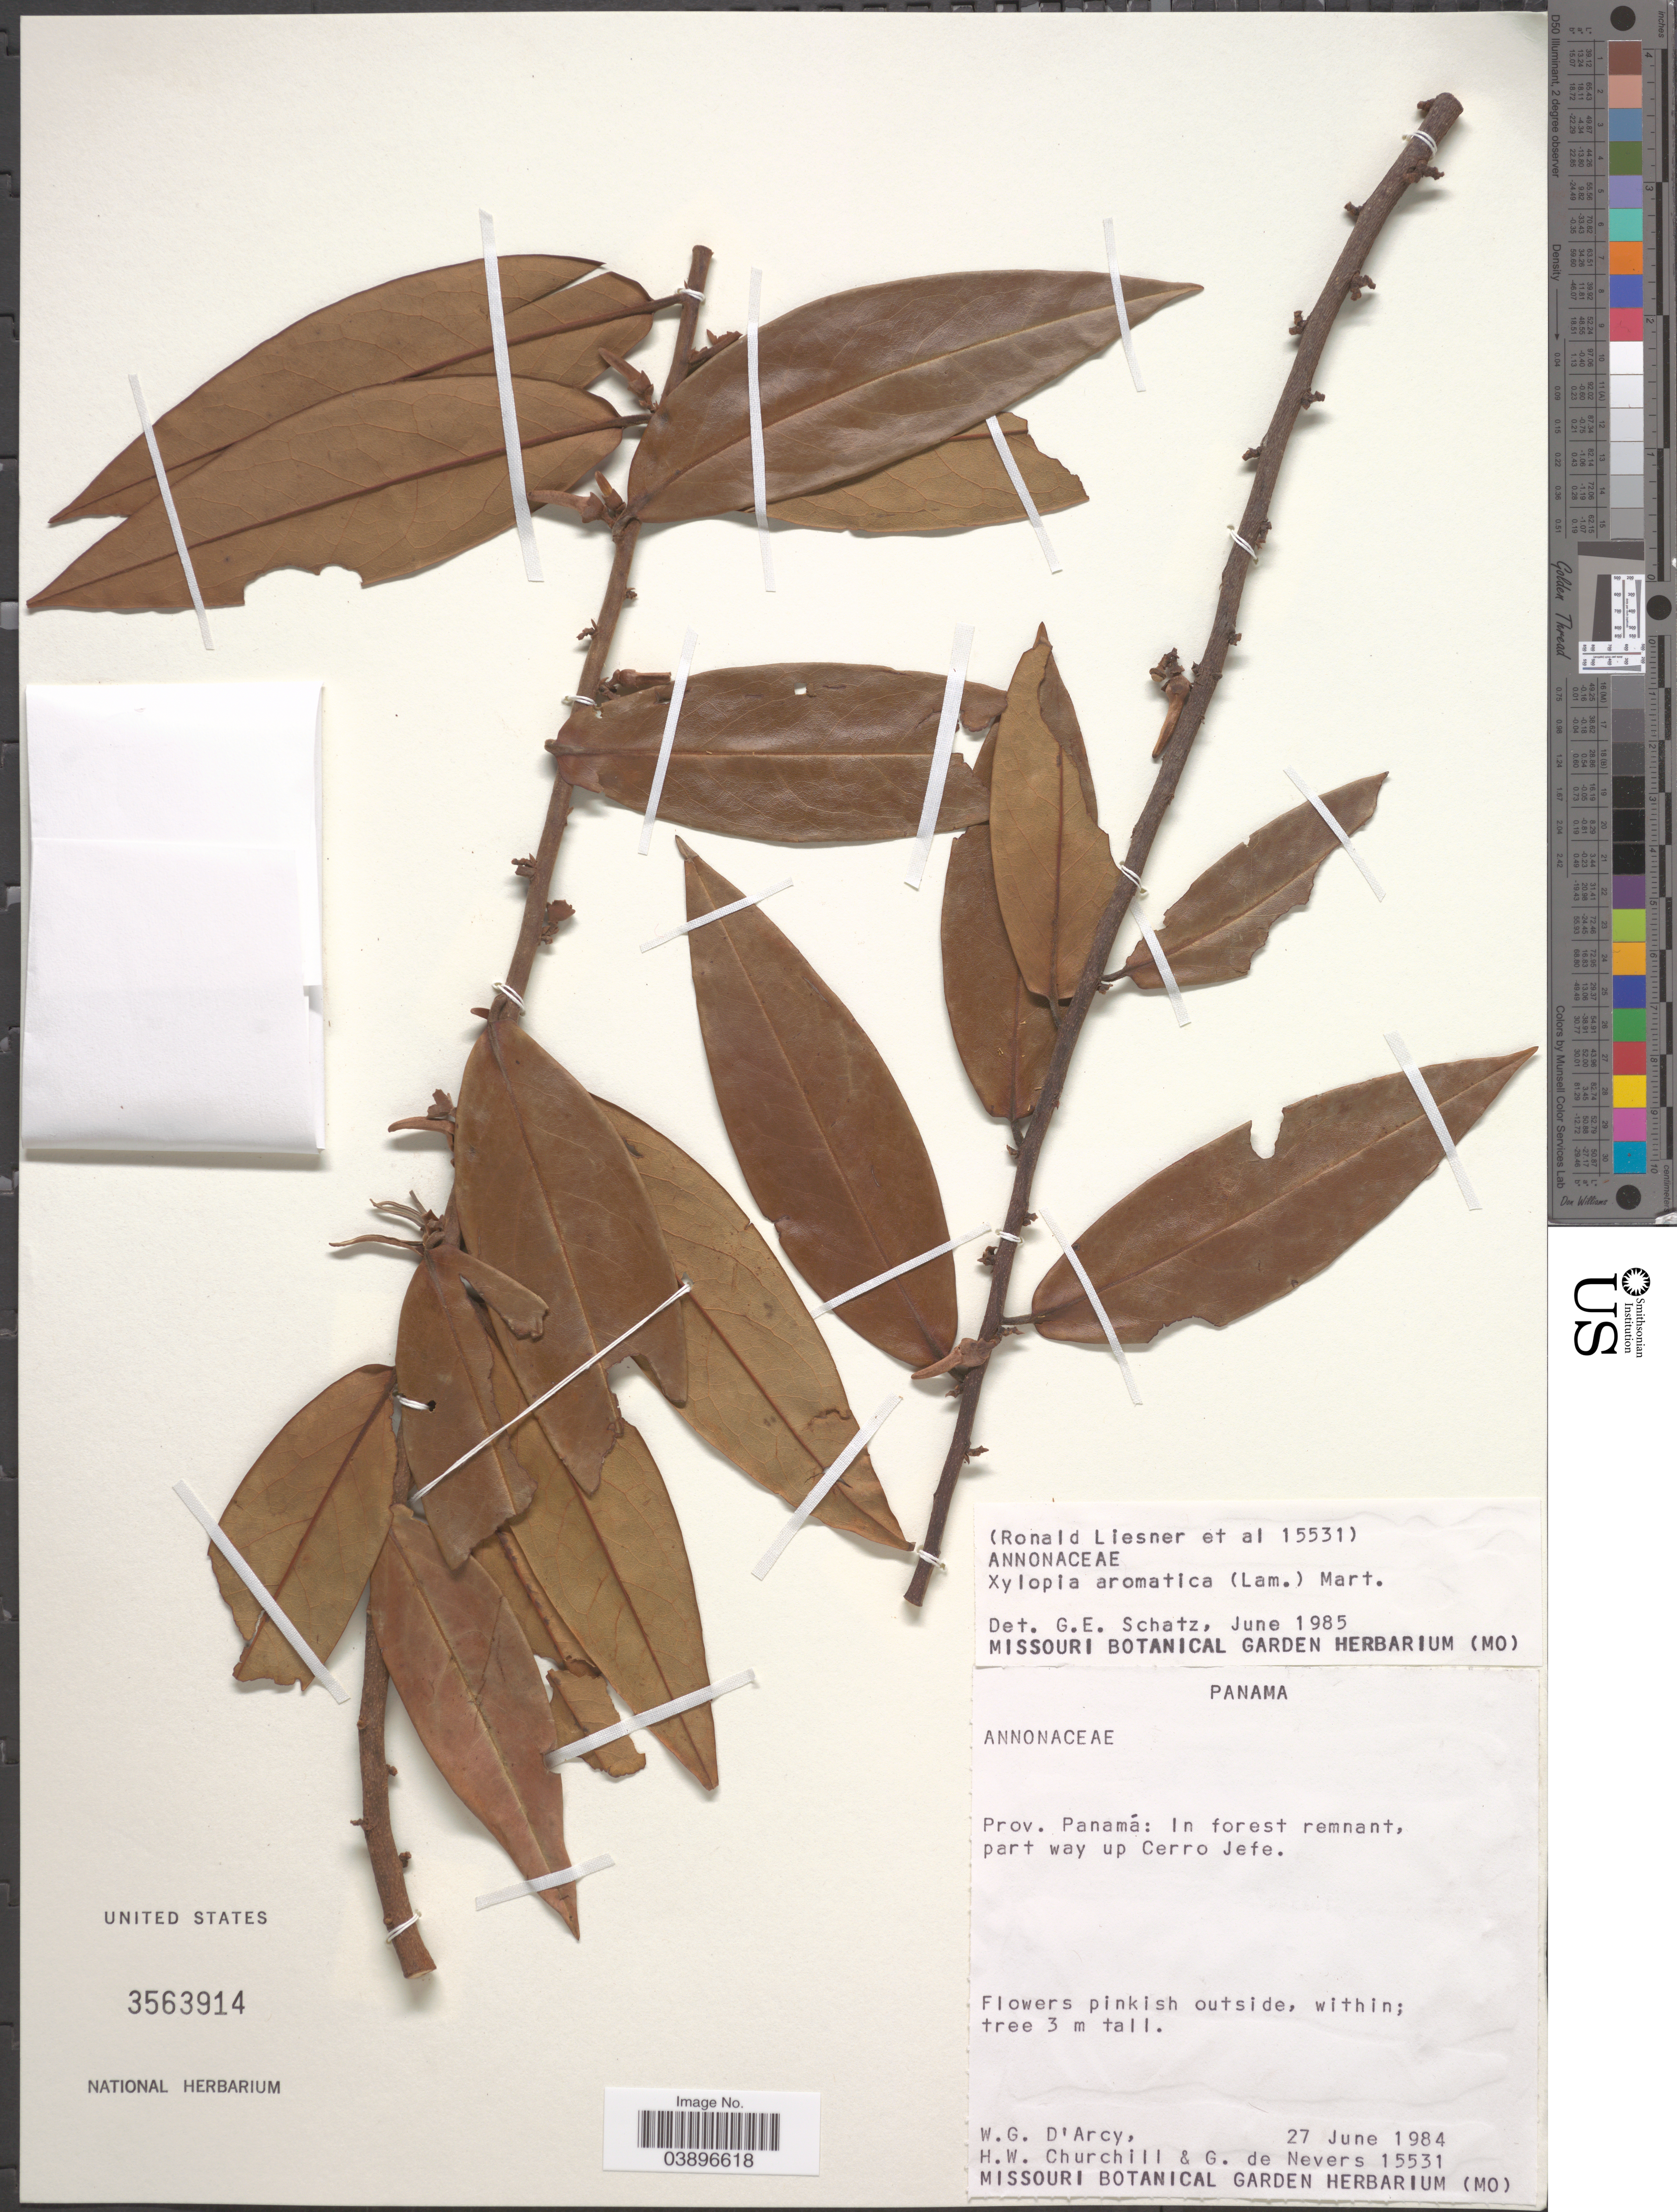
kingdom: Plantae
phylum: Tracheophyta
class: Magnoliopsida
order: Magnoliales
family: Annonaceae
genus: Xylopia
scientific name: Xylopia aromatica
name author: (Lam.) Mart.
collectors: W. G. D'Arcy, H. Churchill & G. Nevers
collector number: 15531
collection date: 1984-06-27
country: Panama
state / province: Panamá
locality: In forest remnant, part way up Cerro Jefe.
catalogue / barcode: US 3563914